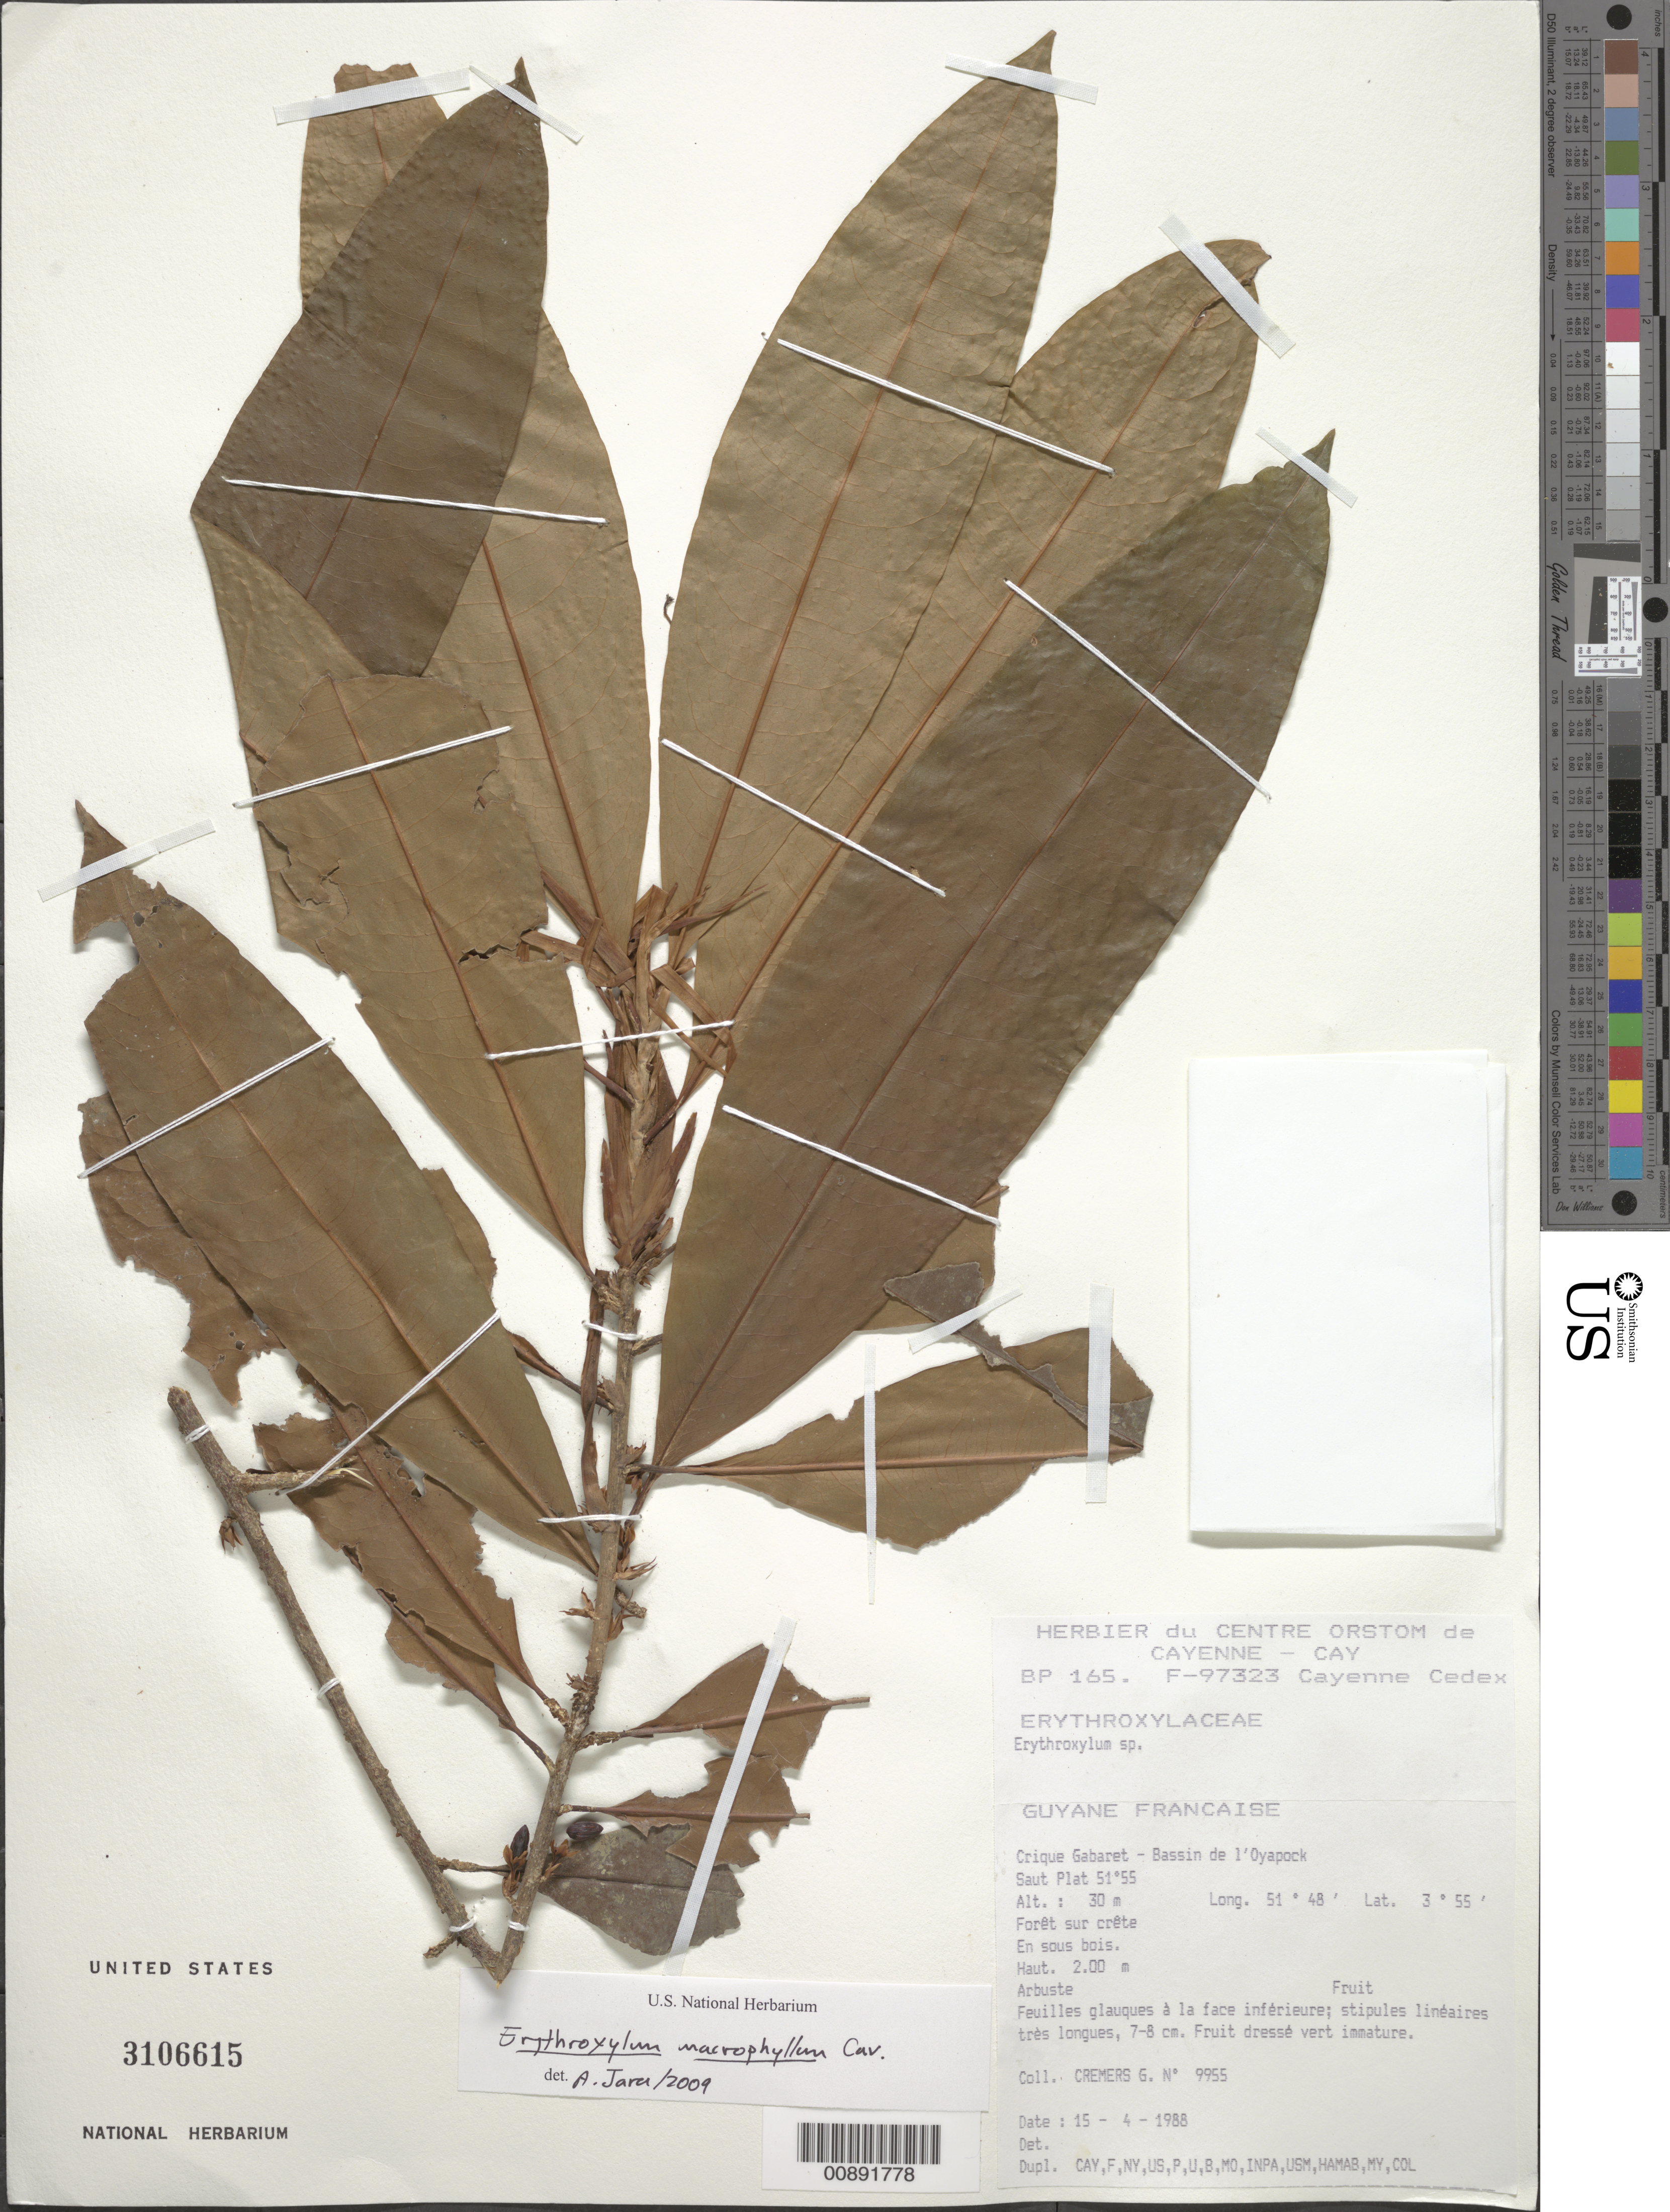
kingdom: Plantae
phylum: Tracheophyta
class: Magnoliopsida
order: Malpighiales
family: Erythroxylaceae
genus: Erythroxylum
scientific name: Erythroxylum macrophyllum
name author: Cav.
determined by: Java, A.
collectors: G. Cremers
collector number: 9955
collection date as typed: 15-Apr-88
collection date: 1988-04-15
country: French Guiana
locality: Crique Gabaret, Bassin de l'Oyapock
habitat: Forêt sur crete, en sous bois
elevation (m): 30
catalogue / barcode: US 3106615